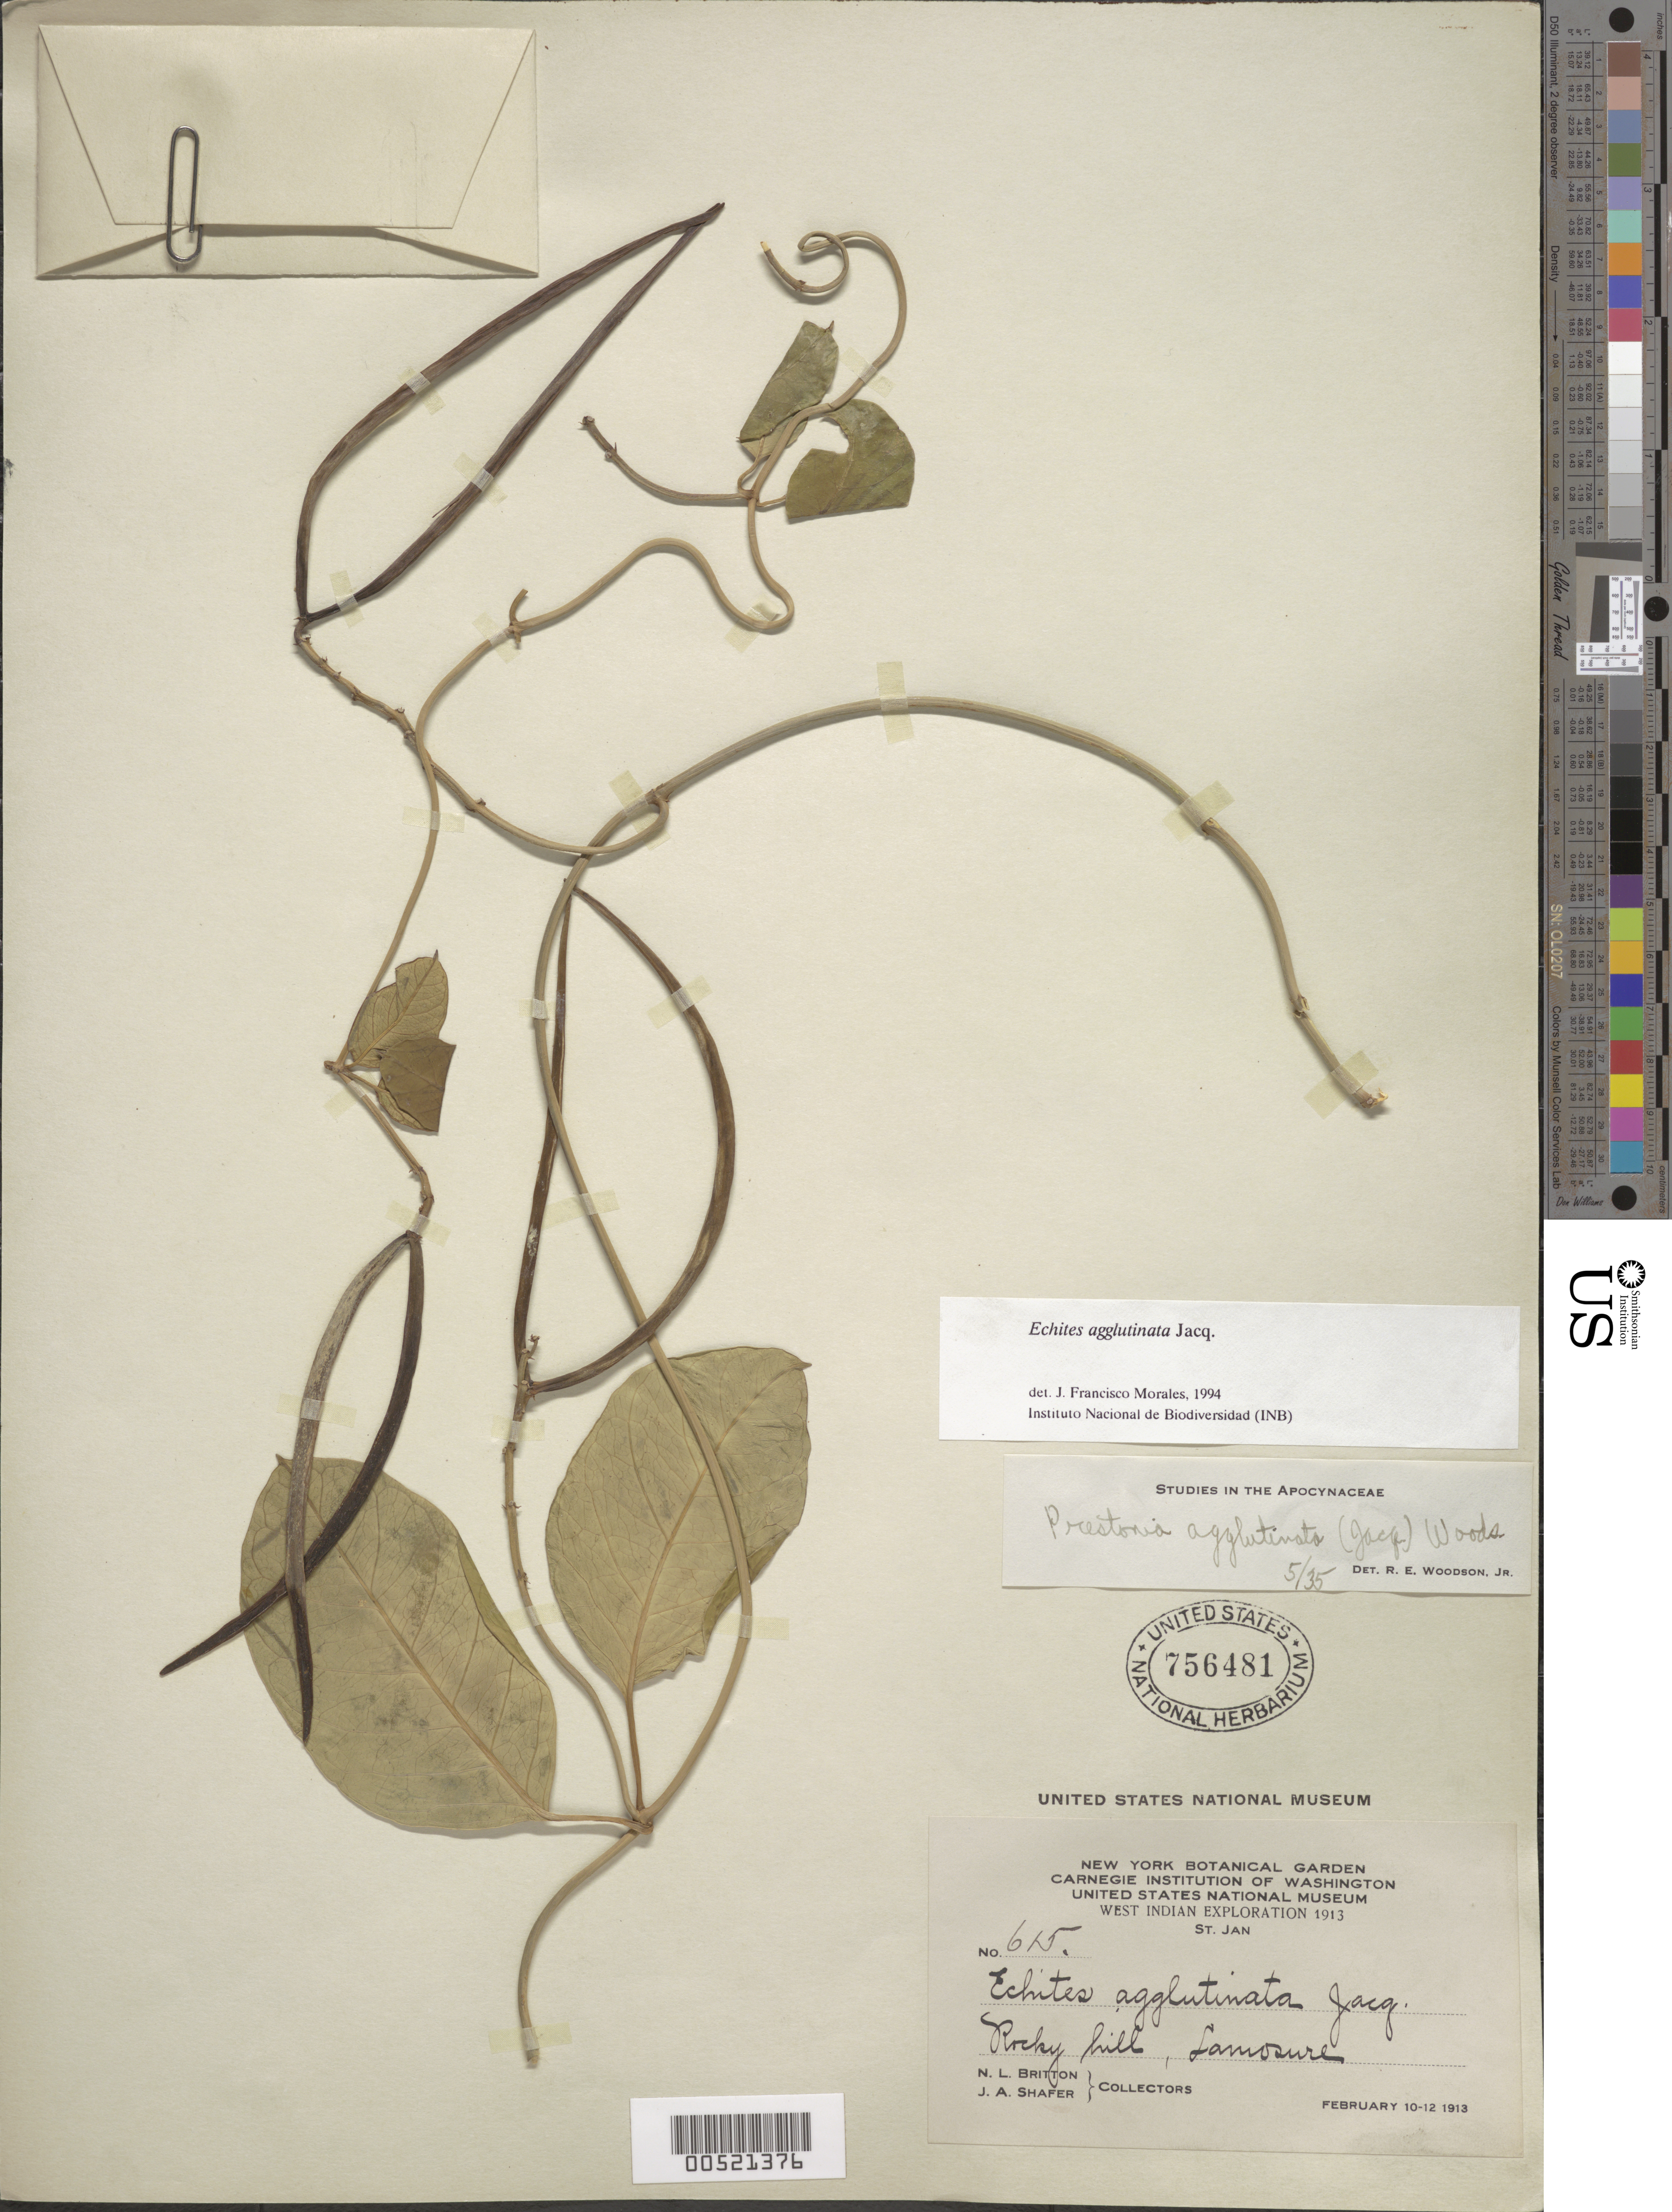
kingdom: Plantae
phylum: Tracheophyta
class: Magnoliopsida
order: Gentianales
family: Apocynaceae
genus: Echites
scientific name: Echites agglutinatus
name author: Jacq.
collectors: N. Britton & J. A. Shafer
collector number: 615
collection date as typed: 10 Feb 1913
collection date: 1913-02-10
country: U.S. Virgin Islands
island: St. John Island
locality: Lamesure, rocky hill.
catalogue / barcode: US 756481